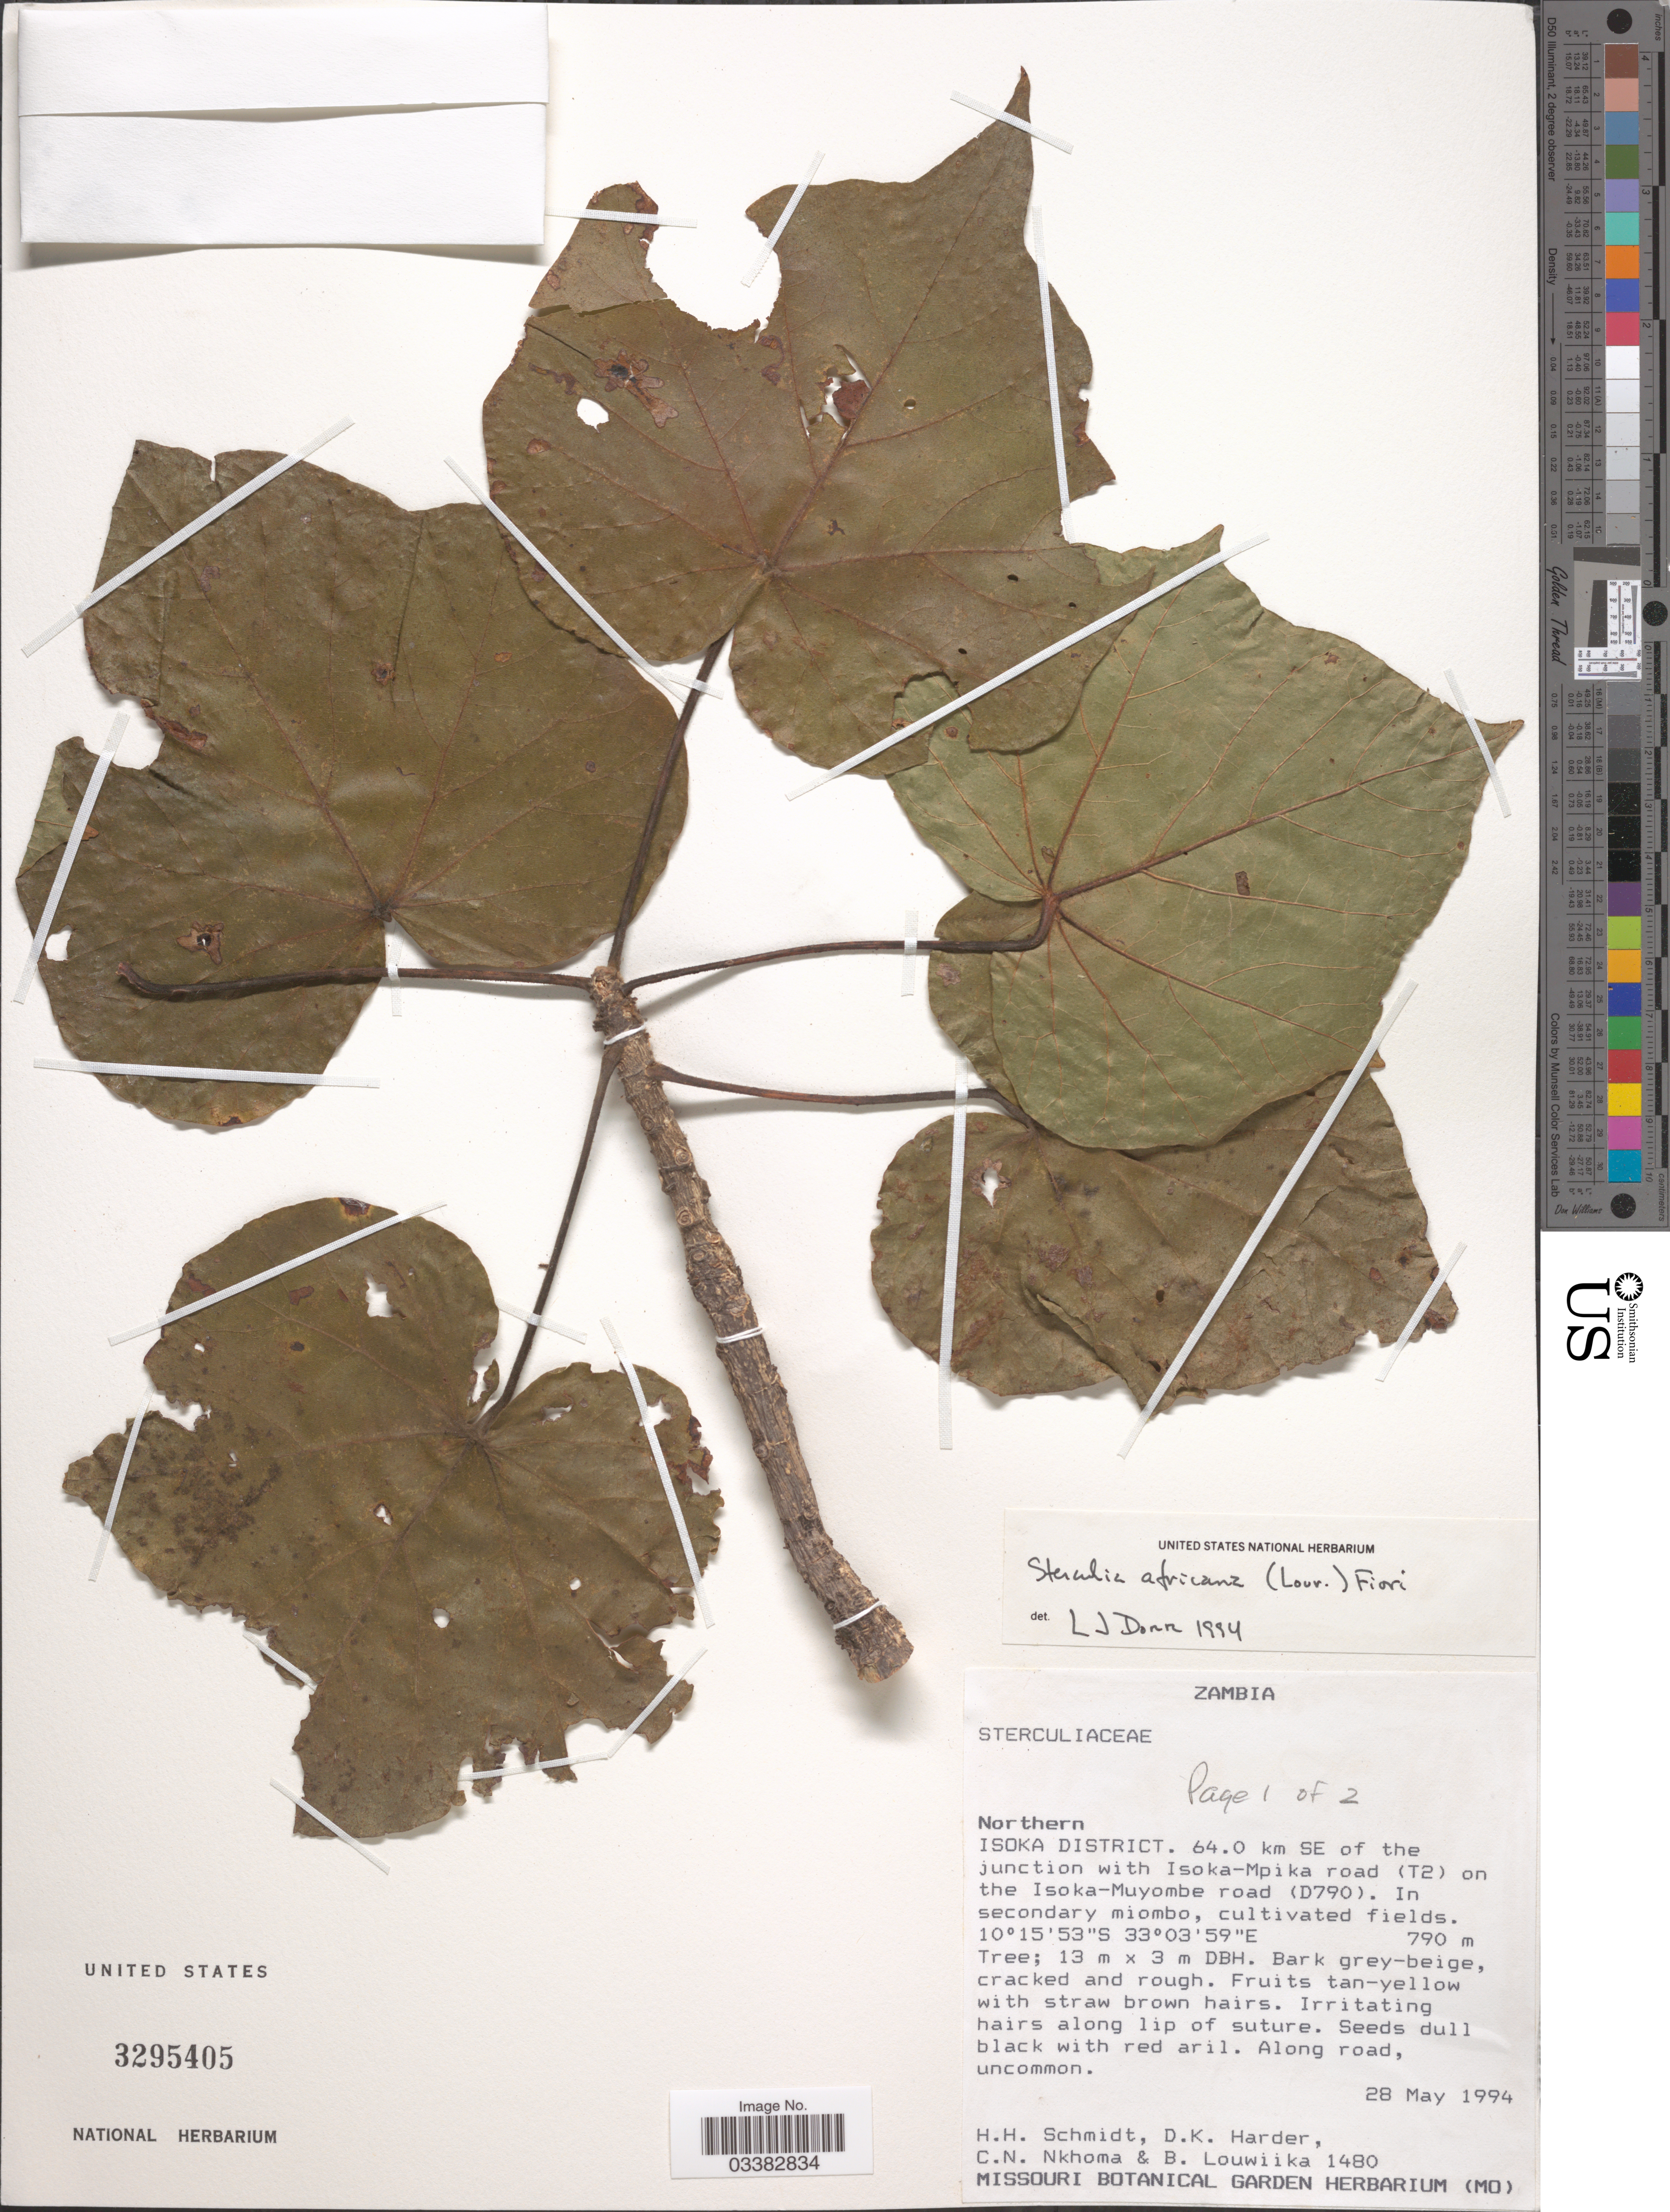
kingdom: Plantae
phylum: Tracheophyta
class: Magnoliopsida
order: Malvales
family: Malvaceae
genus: Sterculia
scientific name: Sterculia africana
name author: (Lour.) Fiori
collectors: H. H. Schmidt, D. Harder, C. Nkhoma & B. Louwiika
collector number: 1480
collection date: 1994-05-28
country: Zambia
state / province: Northern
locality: Isoka District. 64.0 km SE of the junction with Isoka-Mpika road (T2) on the Isoka-Muyombe road (D790).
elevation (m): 790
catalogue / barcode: US 3295405